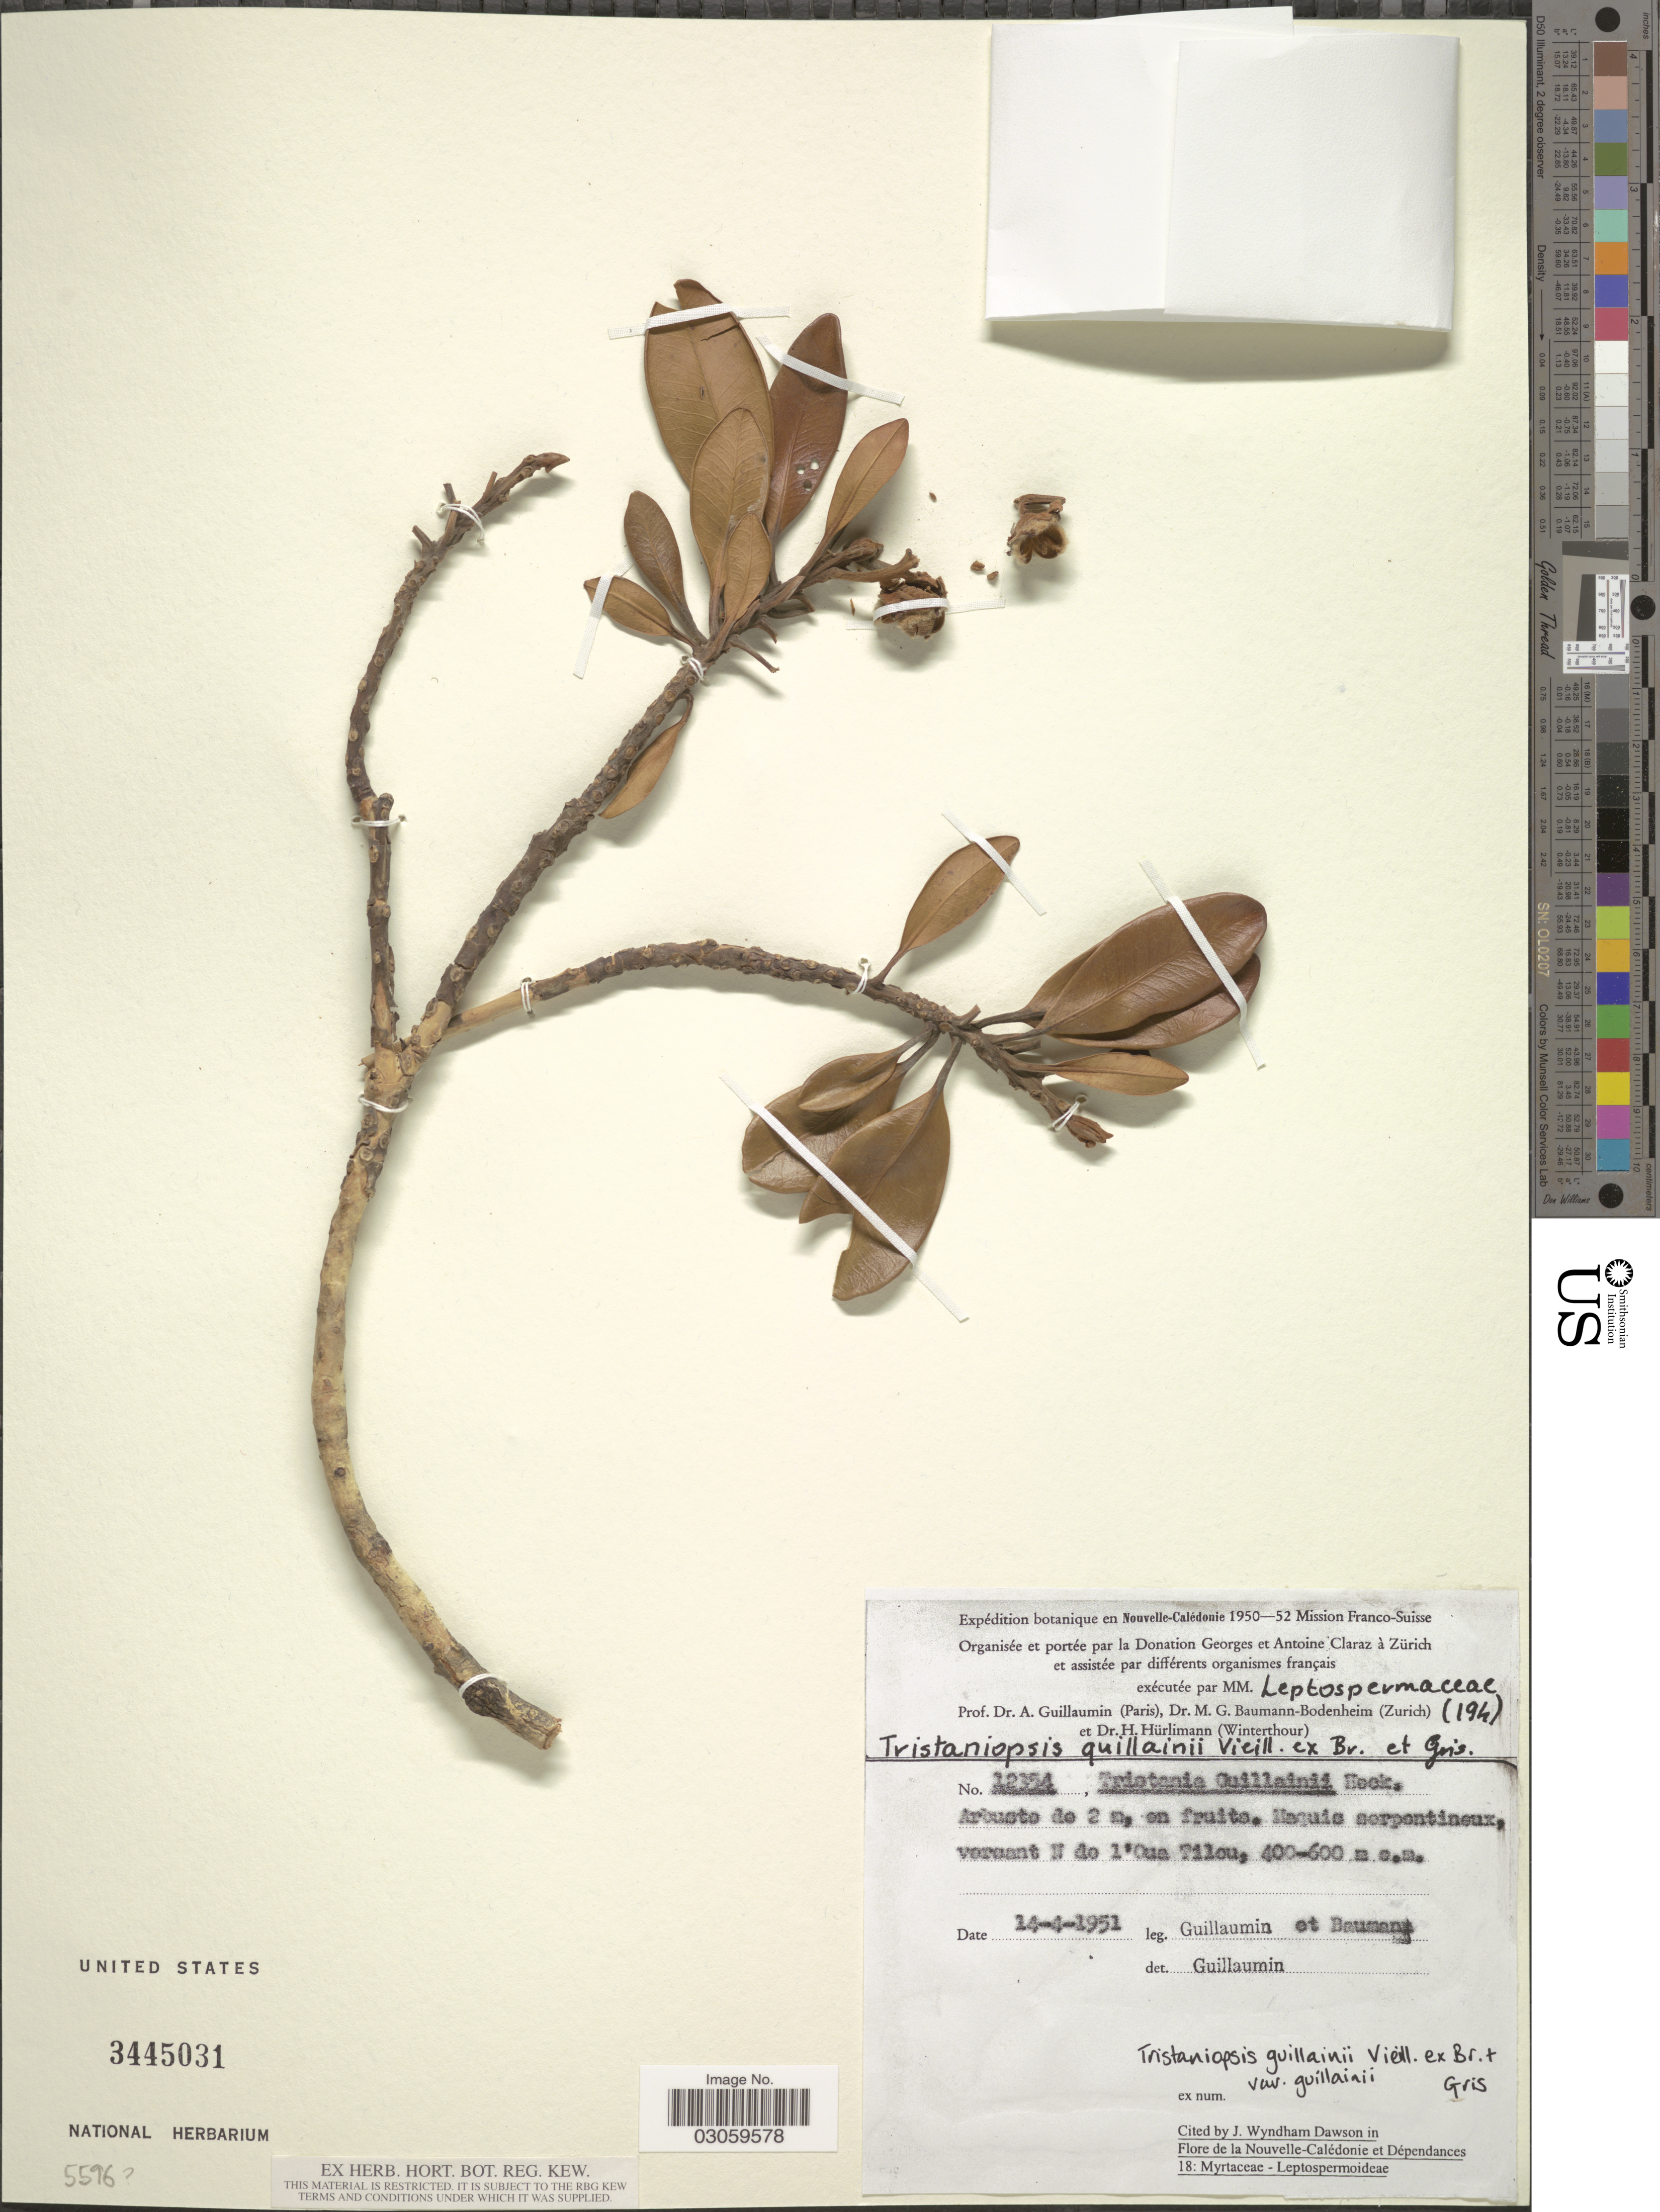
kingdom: Plantae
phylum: Tracheophyta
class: Magnoliopsida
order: Myrtales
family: Myrtaceae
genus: Tristaniopsis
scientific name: Tristaniopsis guillainii var. guillainii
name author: Vieill. ex Brongn. & Gris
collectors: A. Guillaumin & M. G. Baumann-Bodenheim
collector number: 12354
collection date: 1951-04-14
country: New Caledonia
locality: Nouvelle-Calédonie. Maquis serpentineux, versant N de l'Oua Tilou.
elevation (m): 400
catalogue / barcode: US 3445031